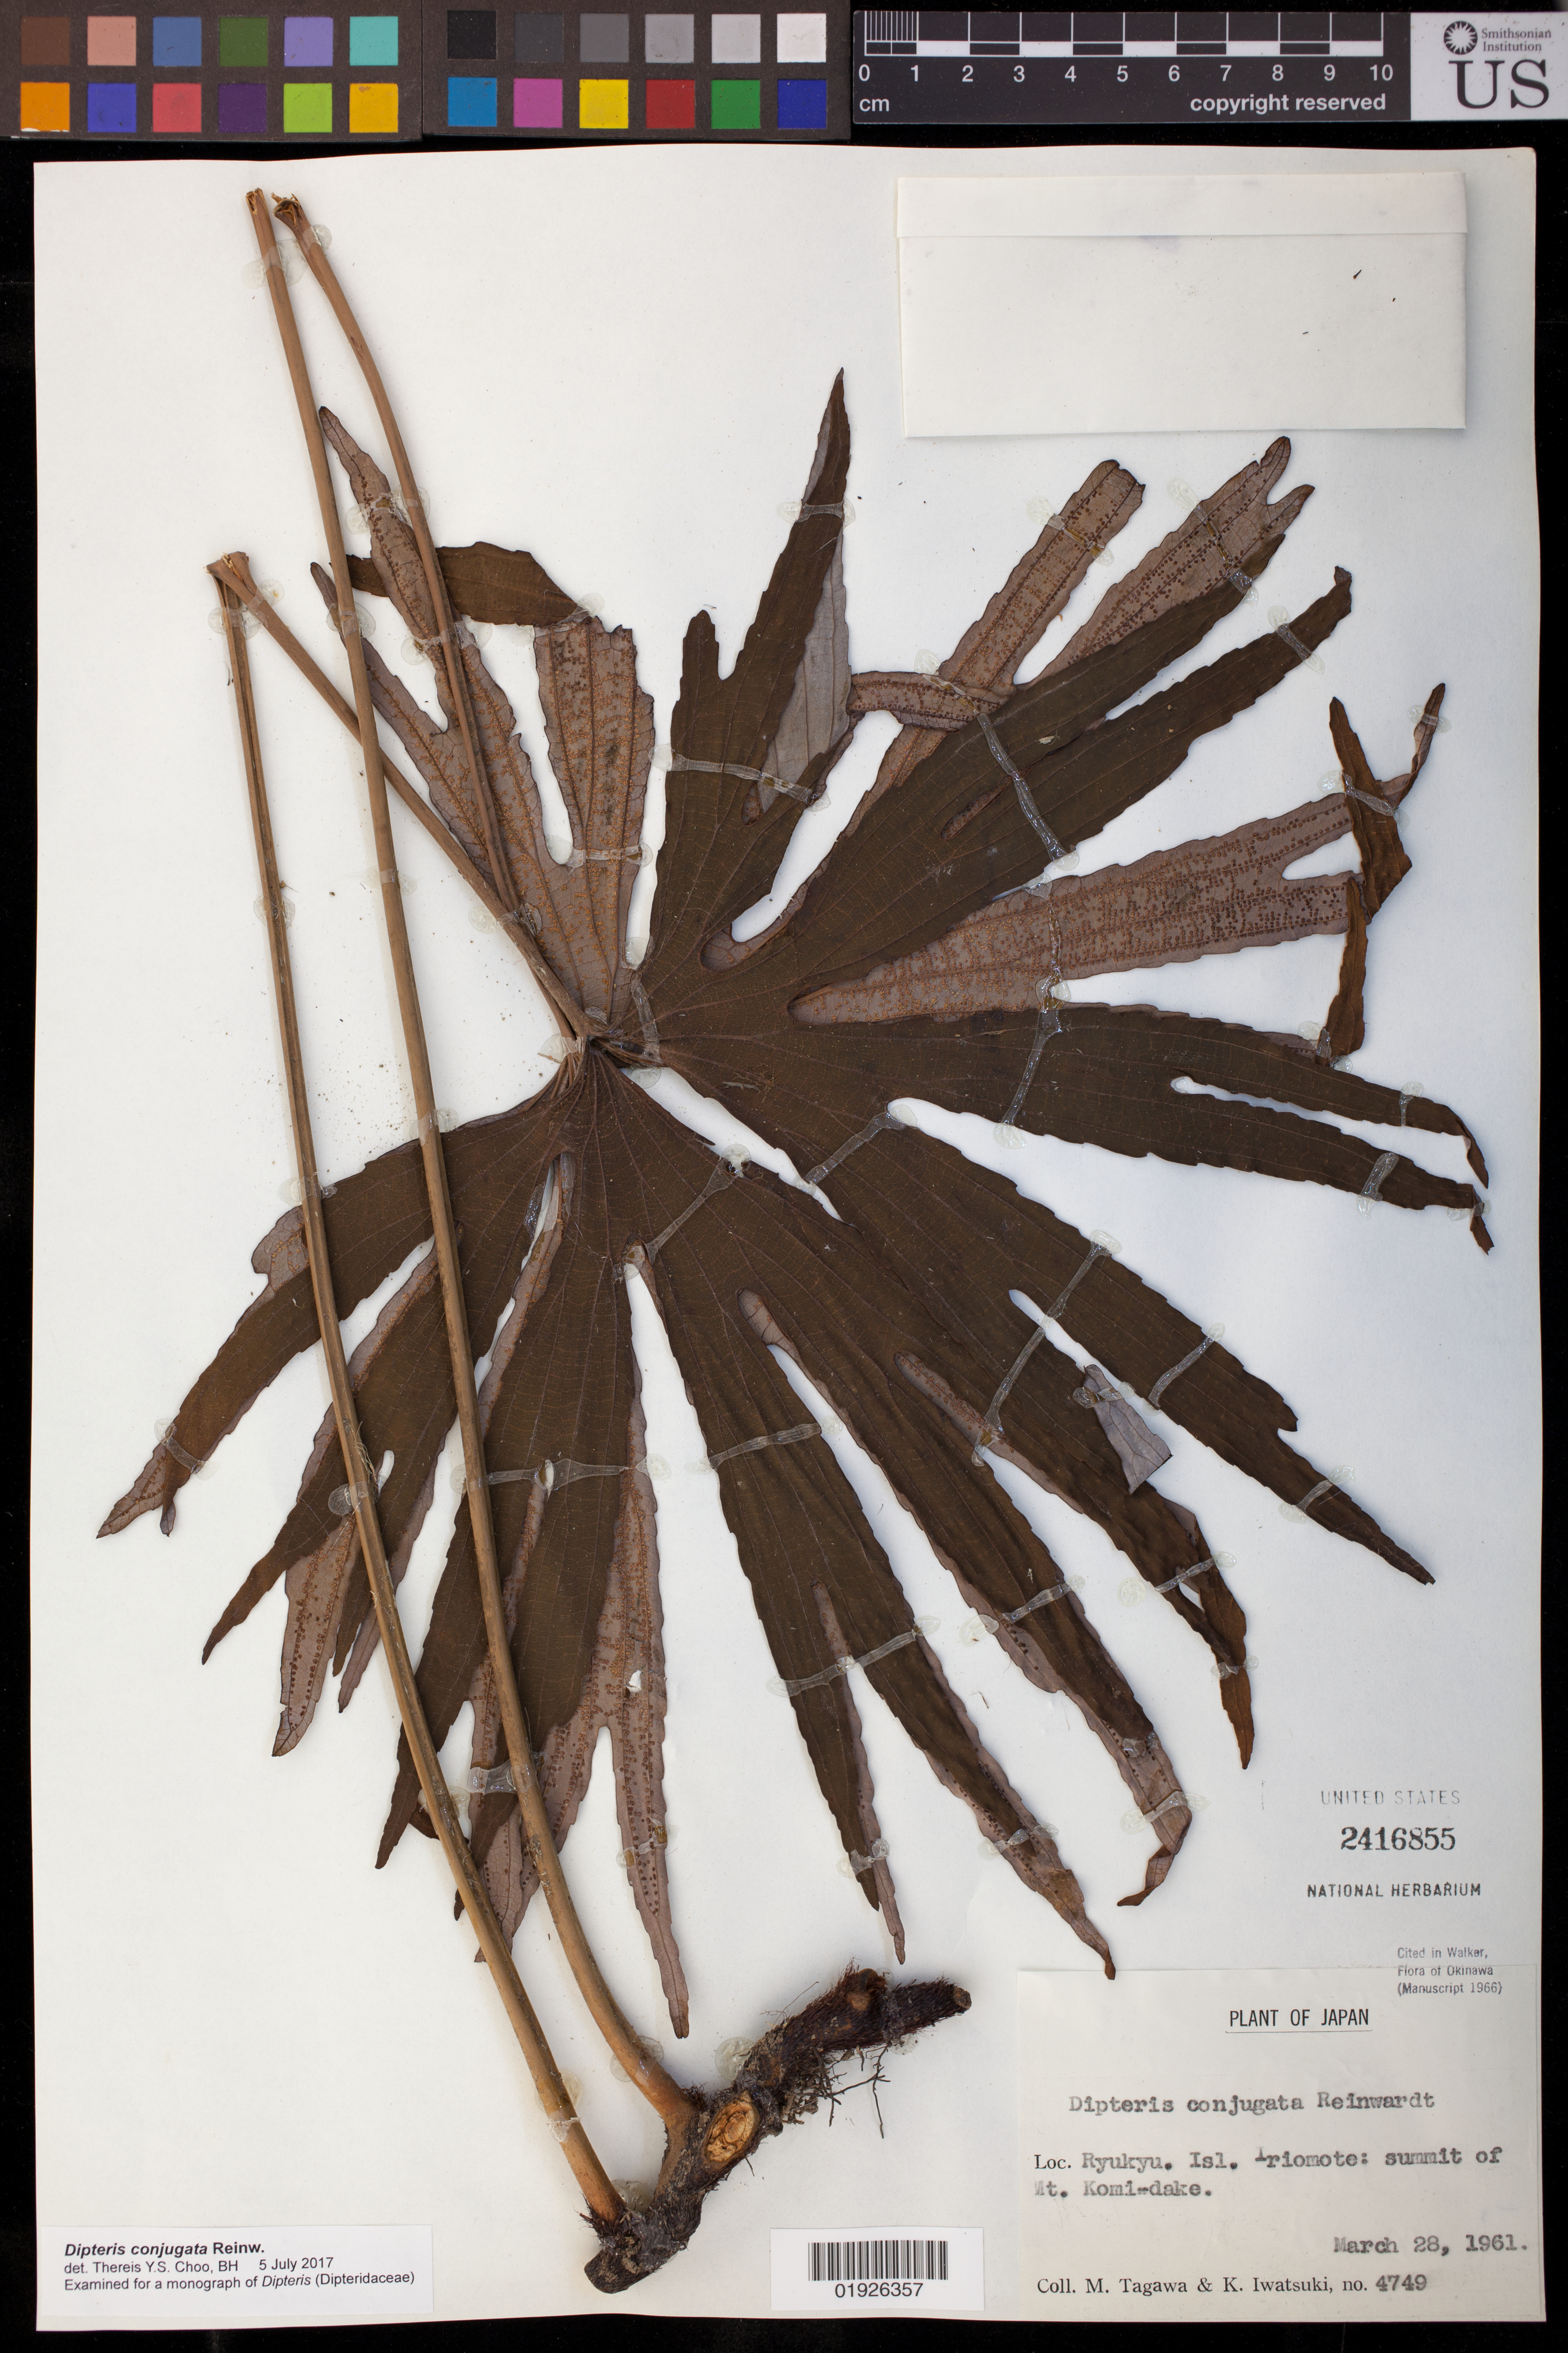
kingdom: Plantae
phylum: Tracheophyta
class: Polypodiopsida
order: Gleicheniales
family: Dipteridaceae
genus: Dipteris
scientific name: Dipteris conjugata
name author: Reinw.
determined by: Choo, Thereis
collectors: M. Tagawa & K. Iwatsuki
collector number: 4749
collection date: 1961-03-28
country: Japan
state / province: Okinawa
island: Iriomote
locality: Ryukyu, Isl. Iriomote: summit of Mt. Komi-dake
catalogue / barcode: US 2416855